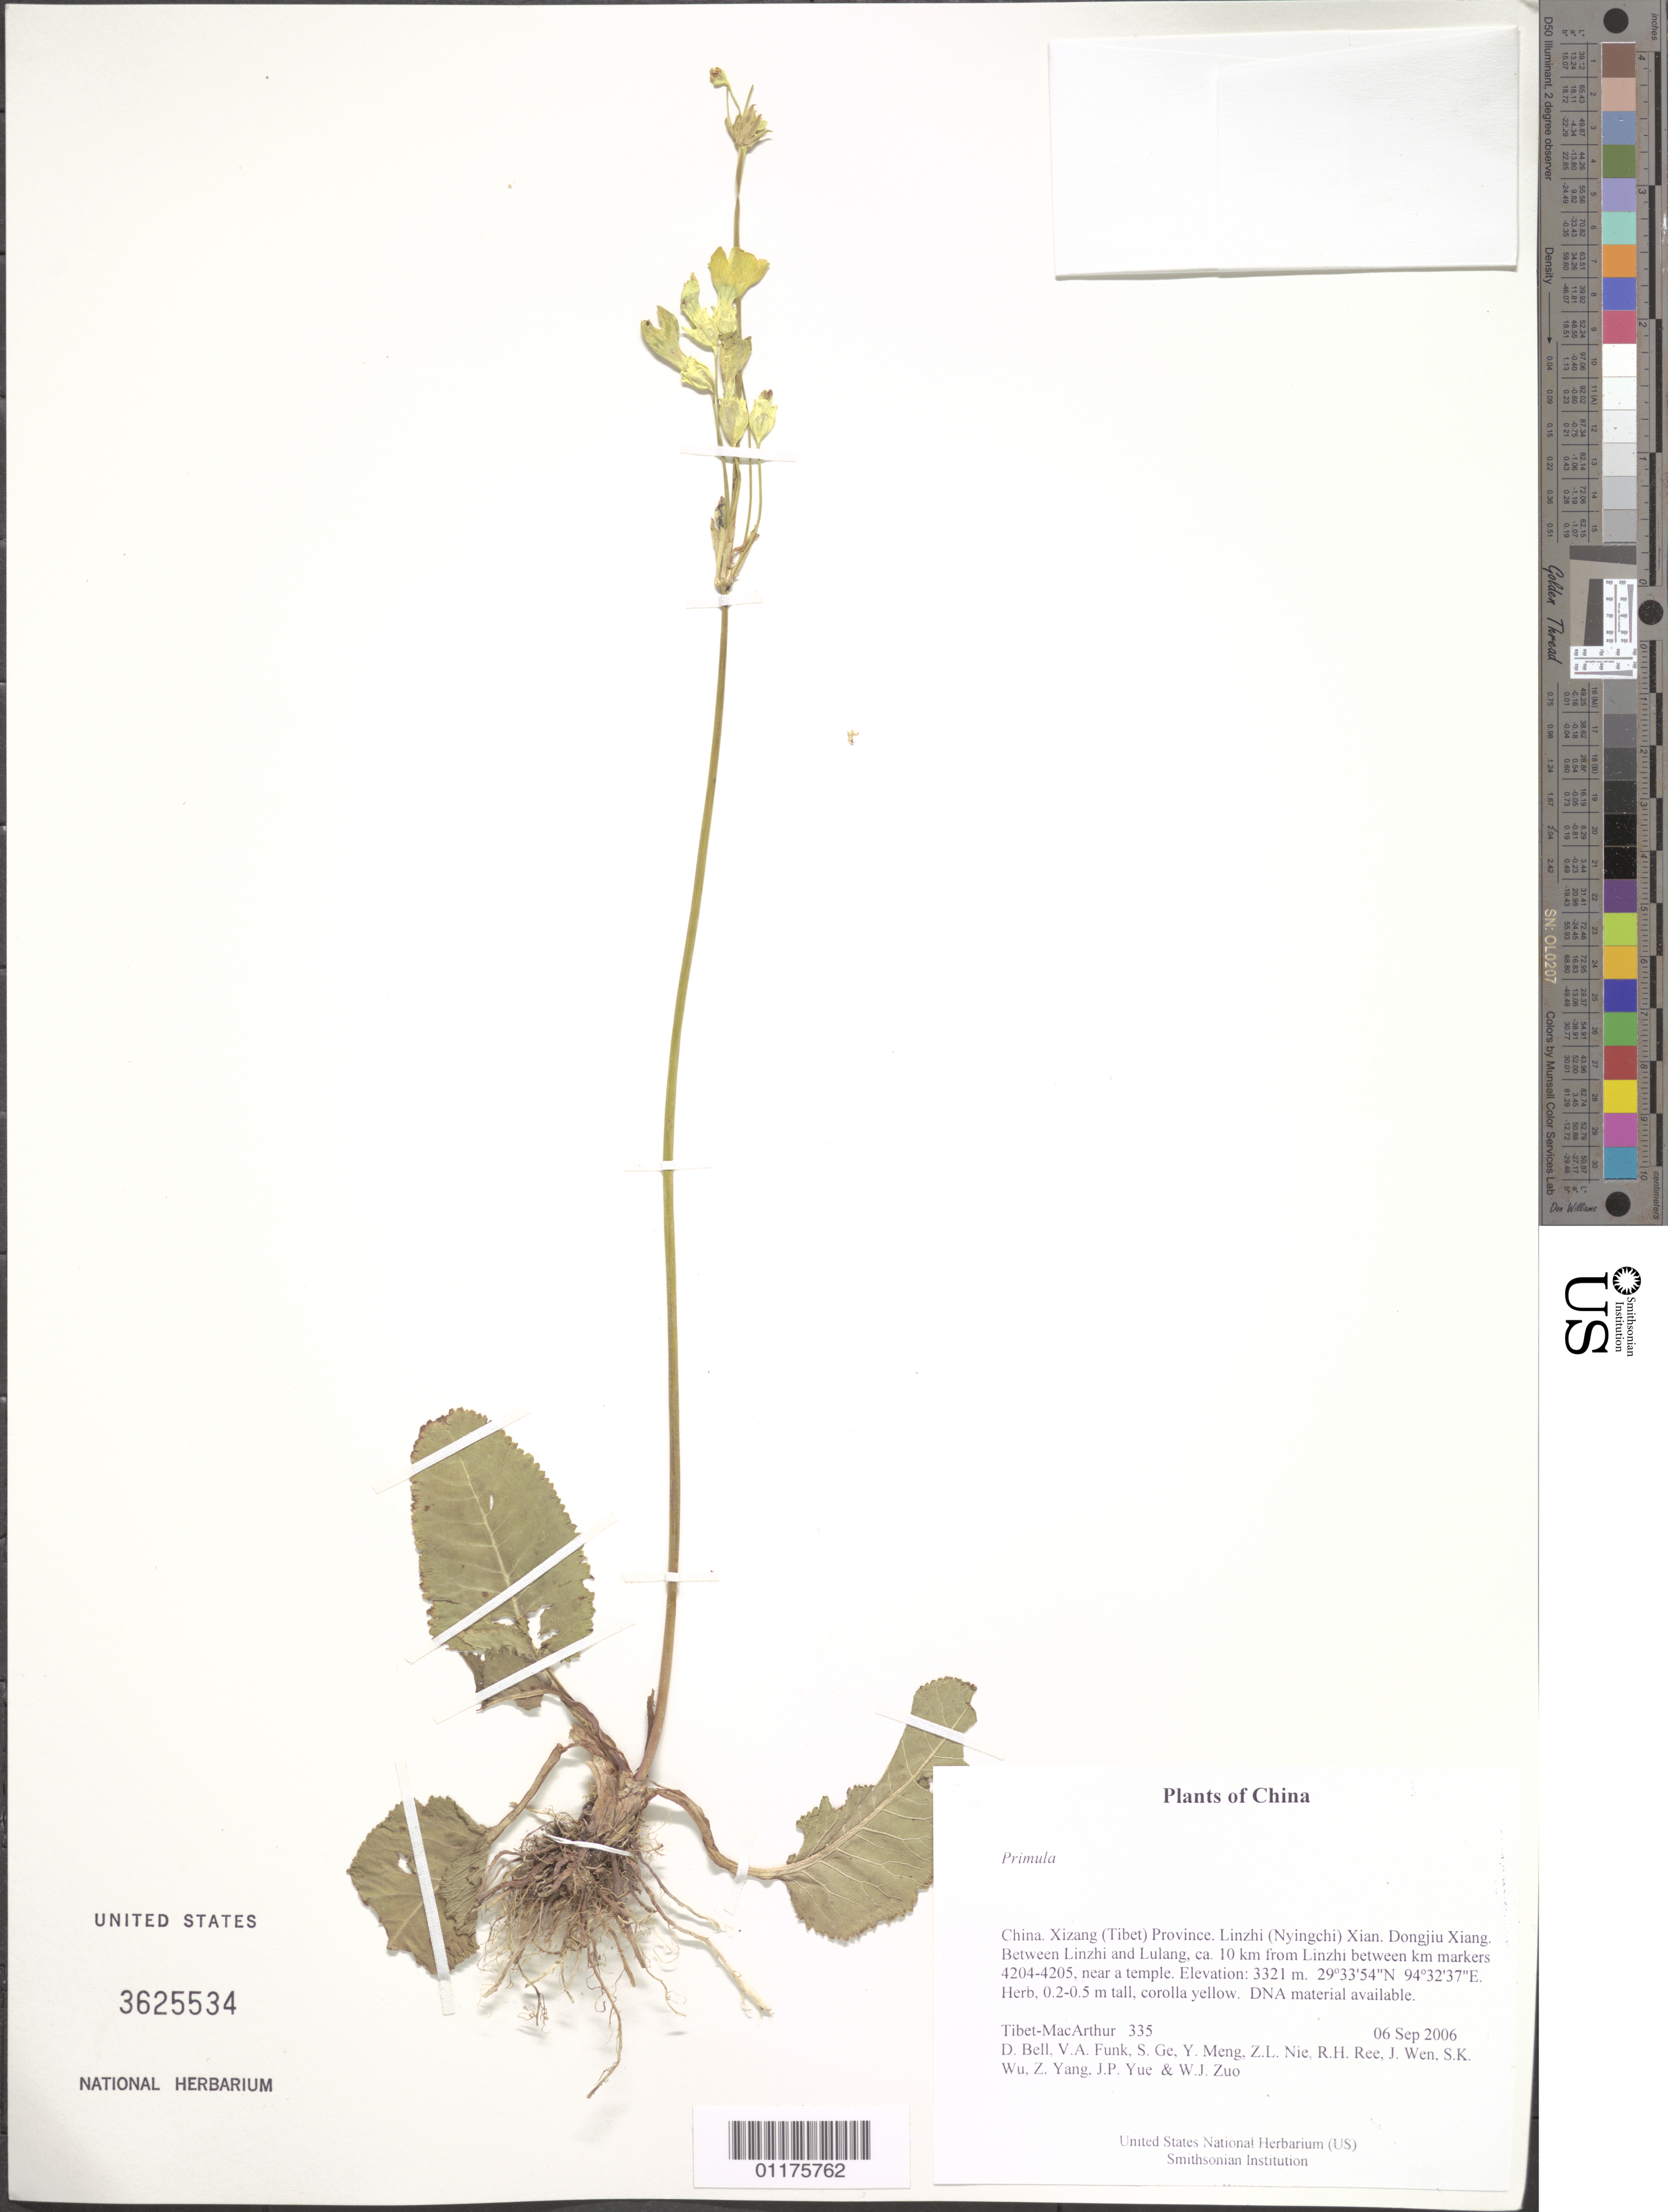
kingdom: Plantae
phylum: Tracheophyta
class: Magnoliopsida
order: Ericales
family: Primulaceae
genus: Primula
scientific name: Primula sp.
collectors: Tibet-MacArthur, D. A. Bell, V. Funk, S. Ge, Y. Meng, Z. Nie, R. Ree, J. Wen, S. K. Wu, Z. Yang, J. Yue & W. Zuo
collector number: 335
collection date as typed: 06 Sep 2006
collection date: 2006-09-06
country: China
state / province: Xizang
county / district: Linzhi (Nyingchi) Xian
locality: Dongjiu Xiang. Between Linzhi and Lulang, ca. 10 km from Linzhi between km markers 4204-4205, near a temple.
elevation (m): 3321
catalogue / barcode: US 3625534